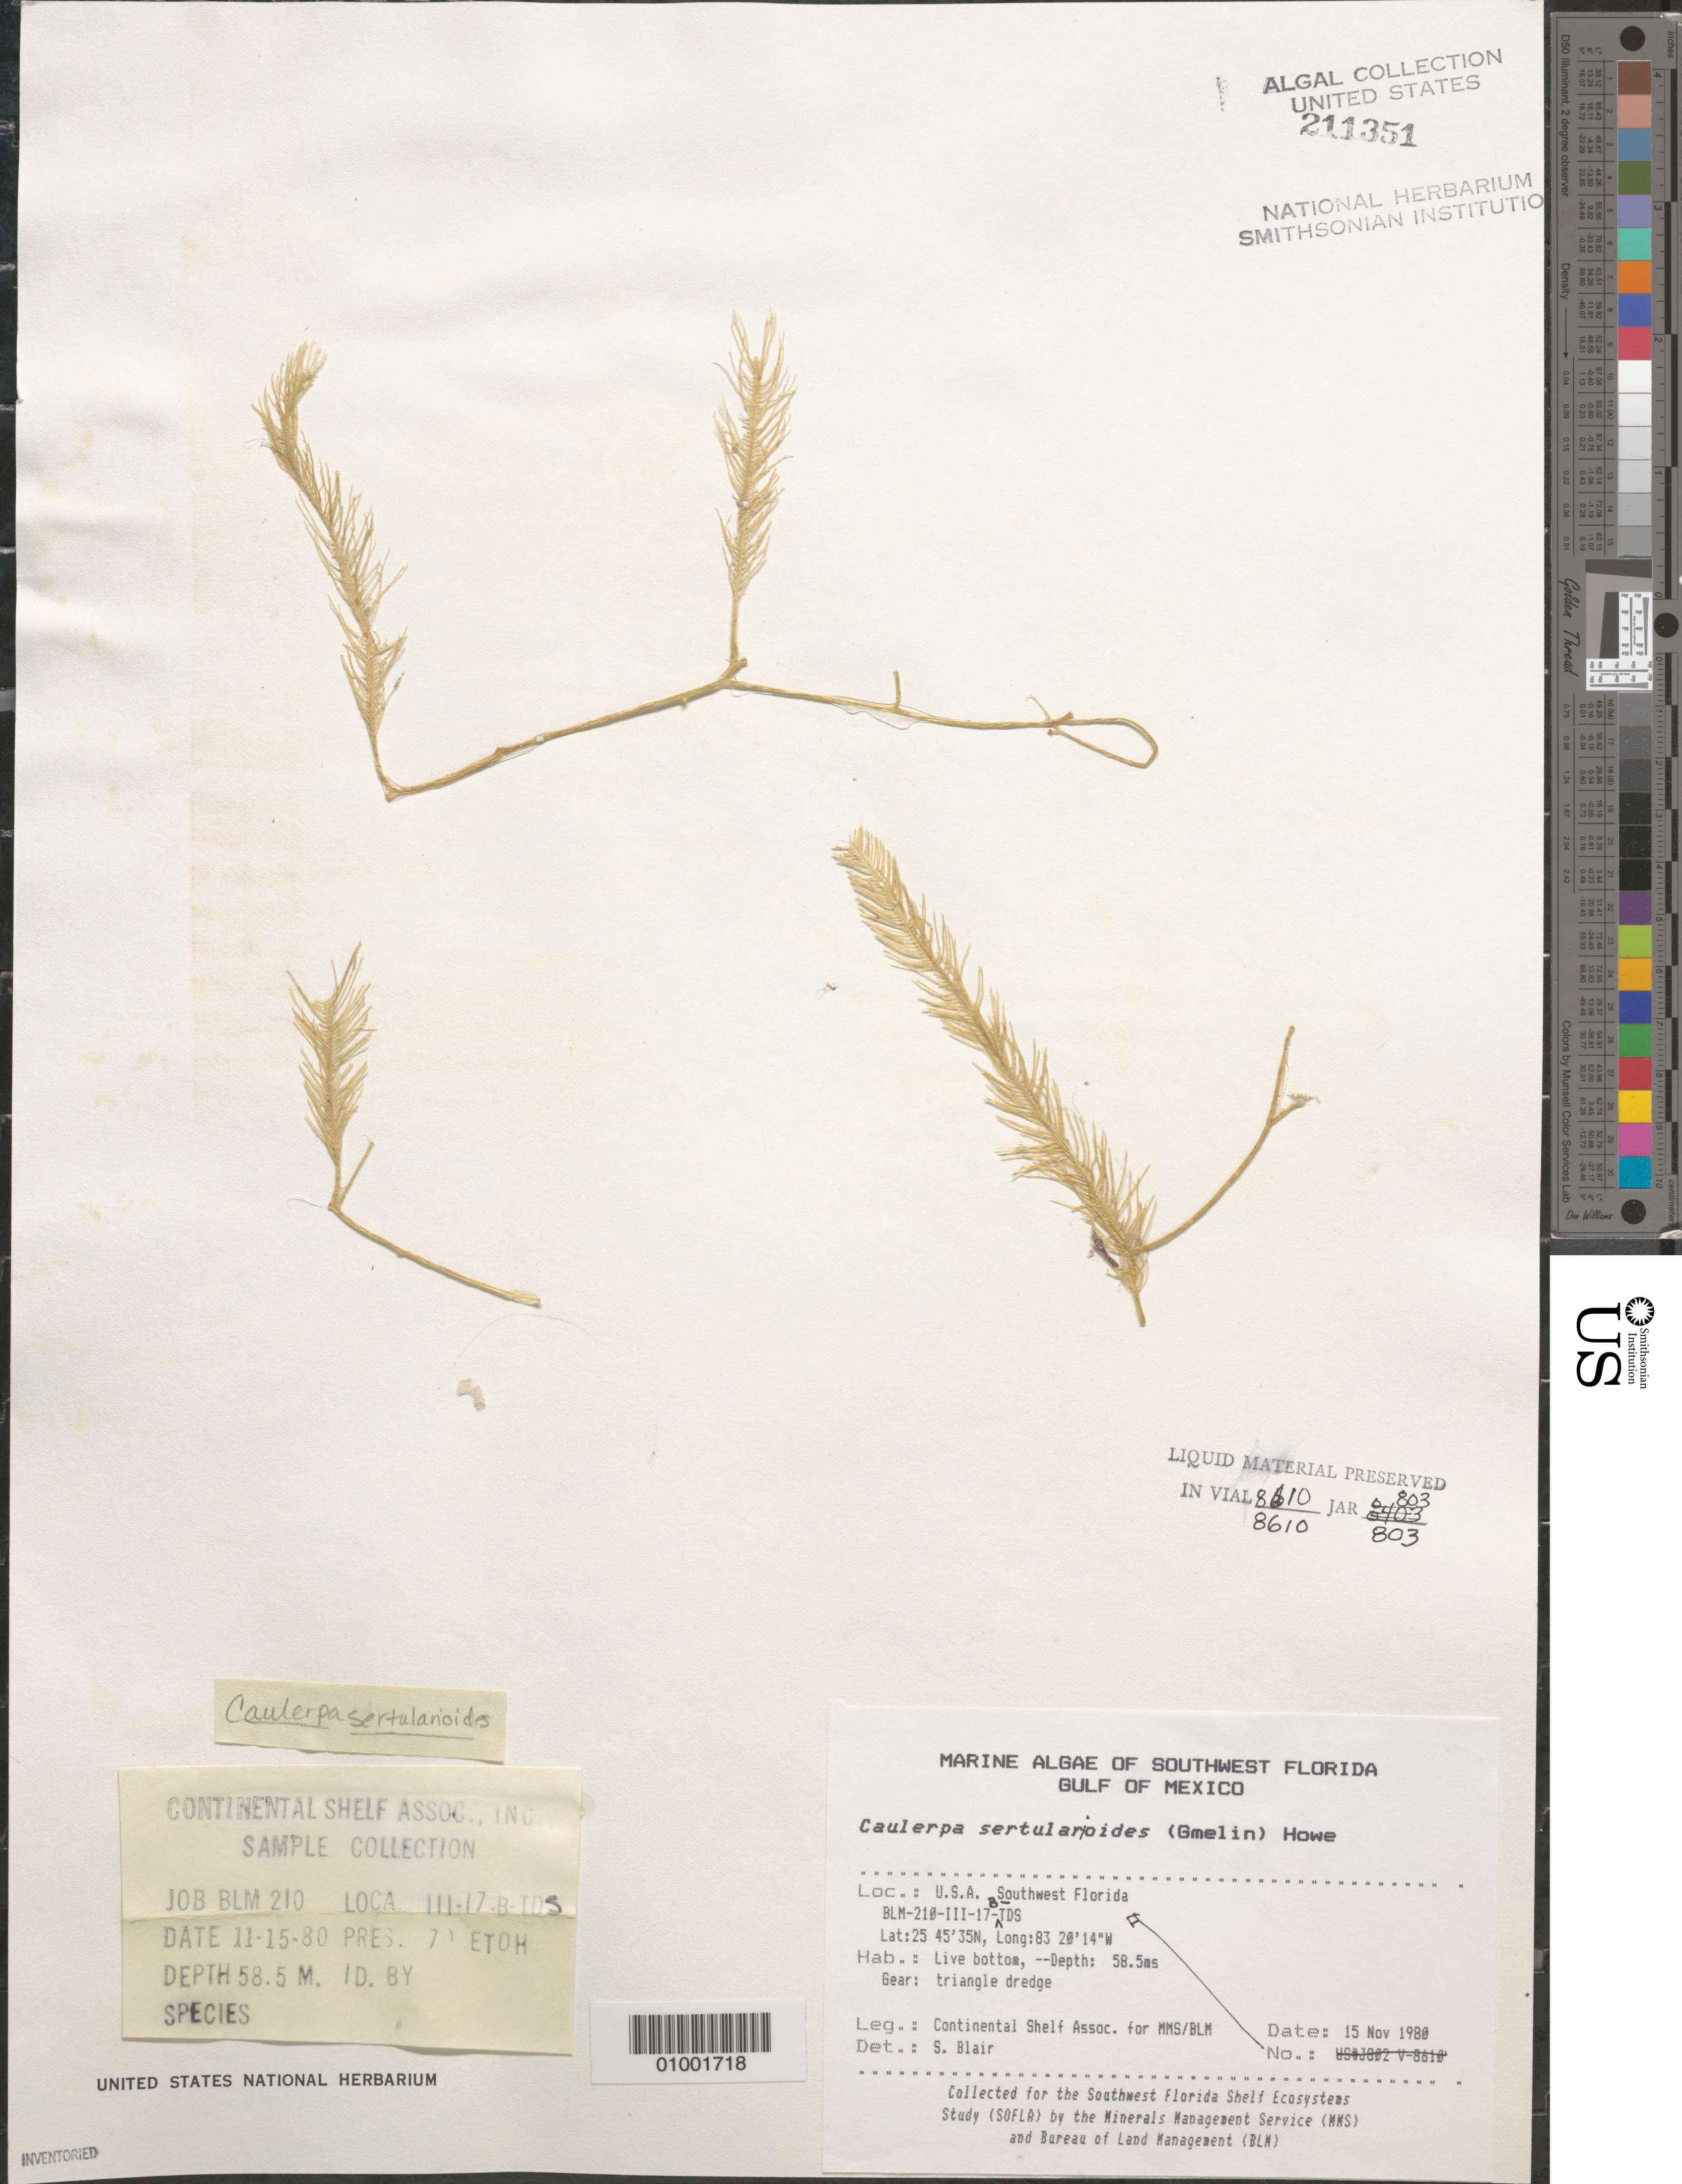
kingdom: Plantae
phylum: Chlorophyta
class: Ulvophyceae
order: Bryopsidales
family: Caulerpaceae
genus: Caulerpa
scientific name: Caulerpa sertularioides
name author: (S.G. Gmel.) M. Howe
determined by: Blair, S. M.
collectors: Continental Shelf Associates for the MMS/BLM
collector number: BLM-210-III-17-B-TDS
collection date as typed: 15 Nov 1980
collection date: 1980-11-15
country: United States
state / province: Florida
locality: Gulf of Mexico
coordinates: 25 45'35"N, 83 20'14"W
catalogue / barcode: US 211351